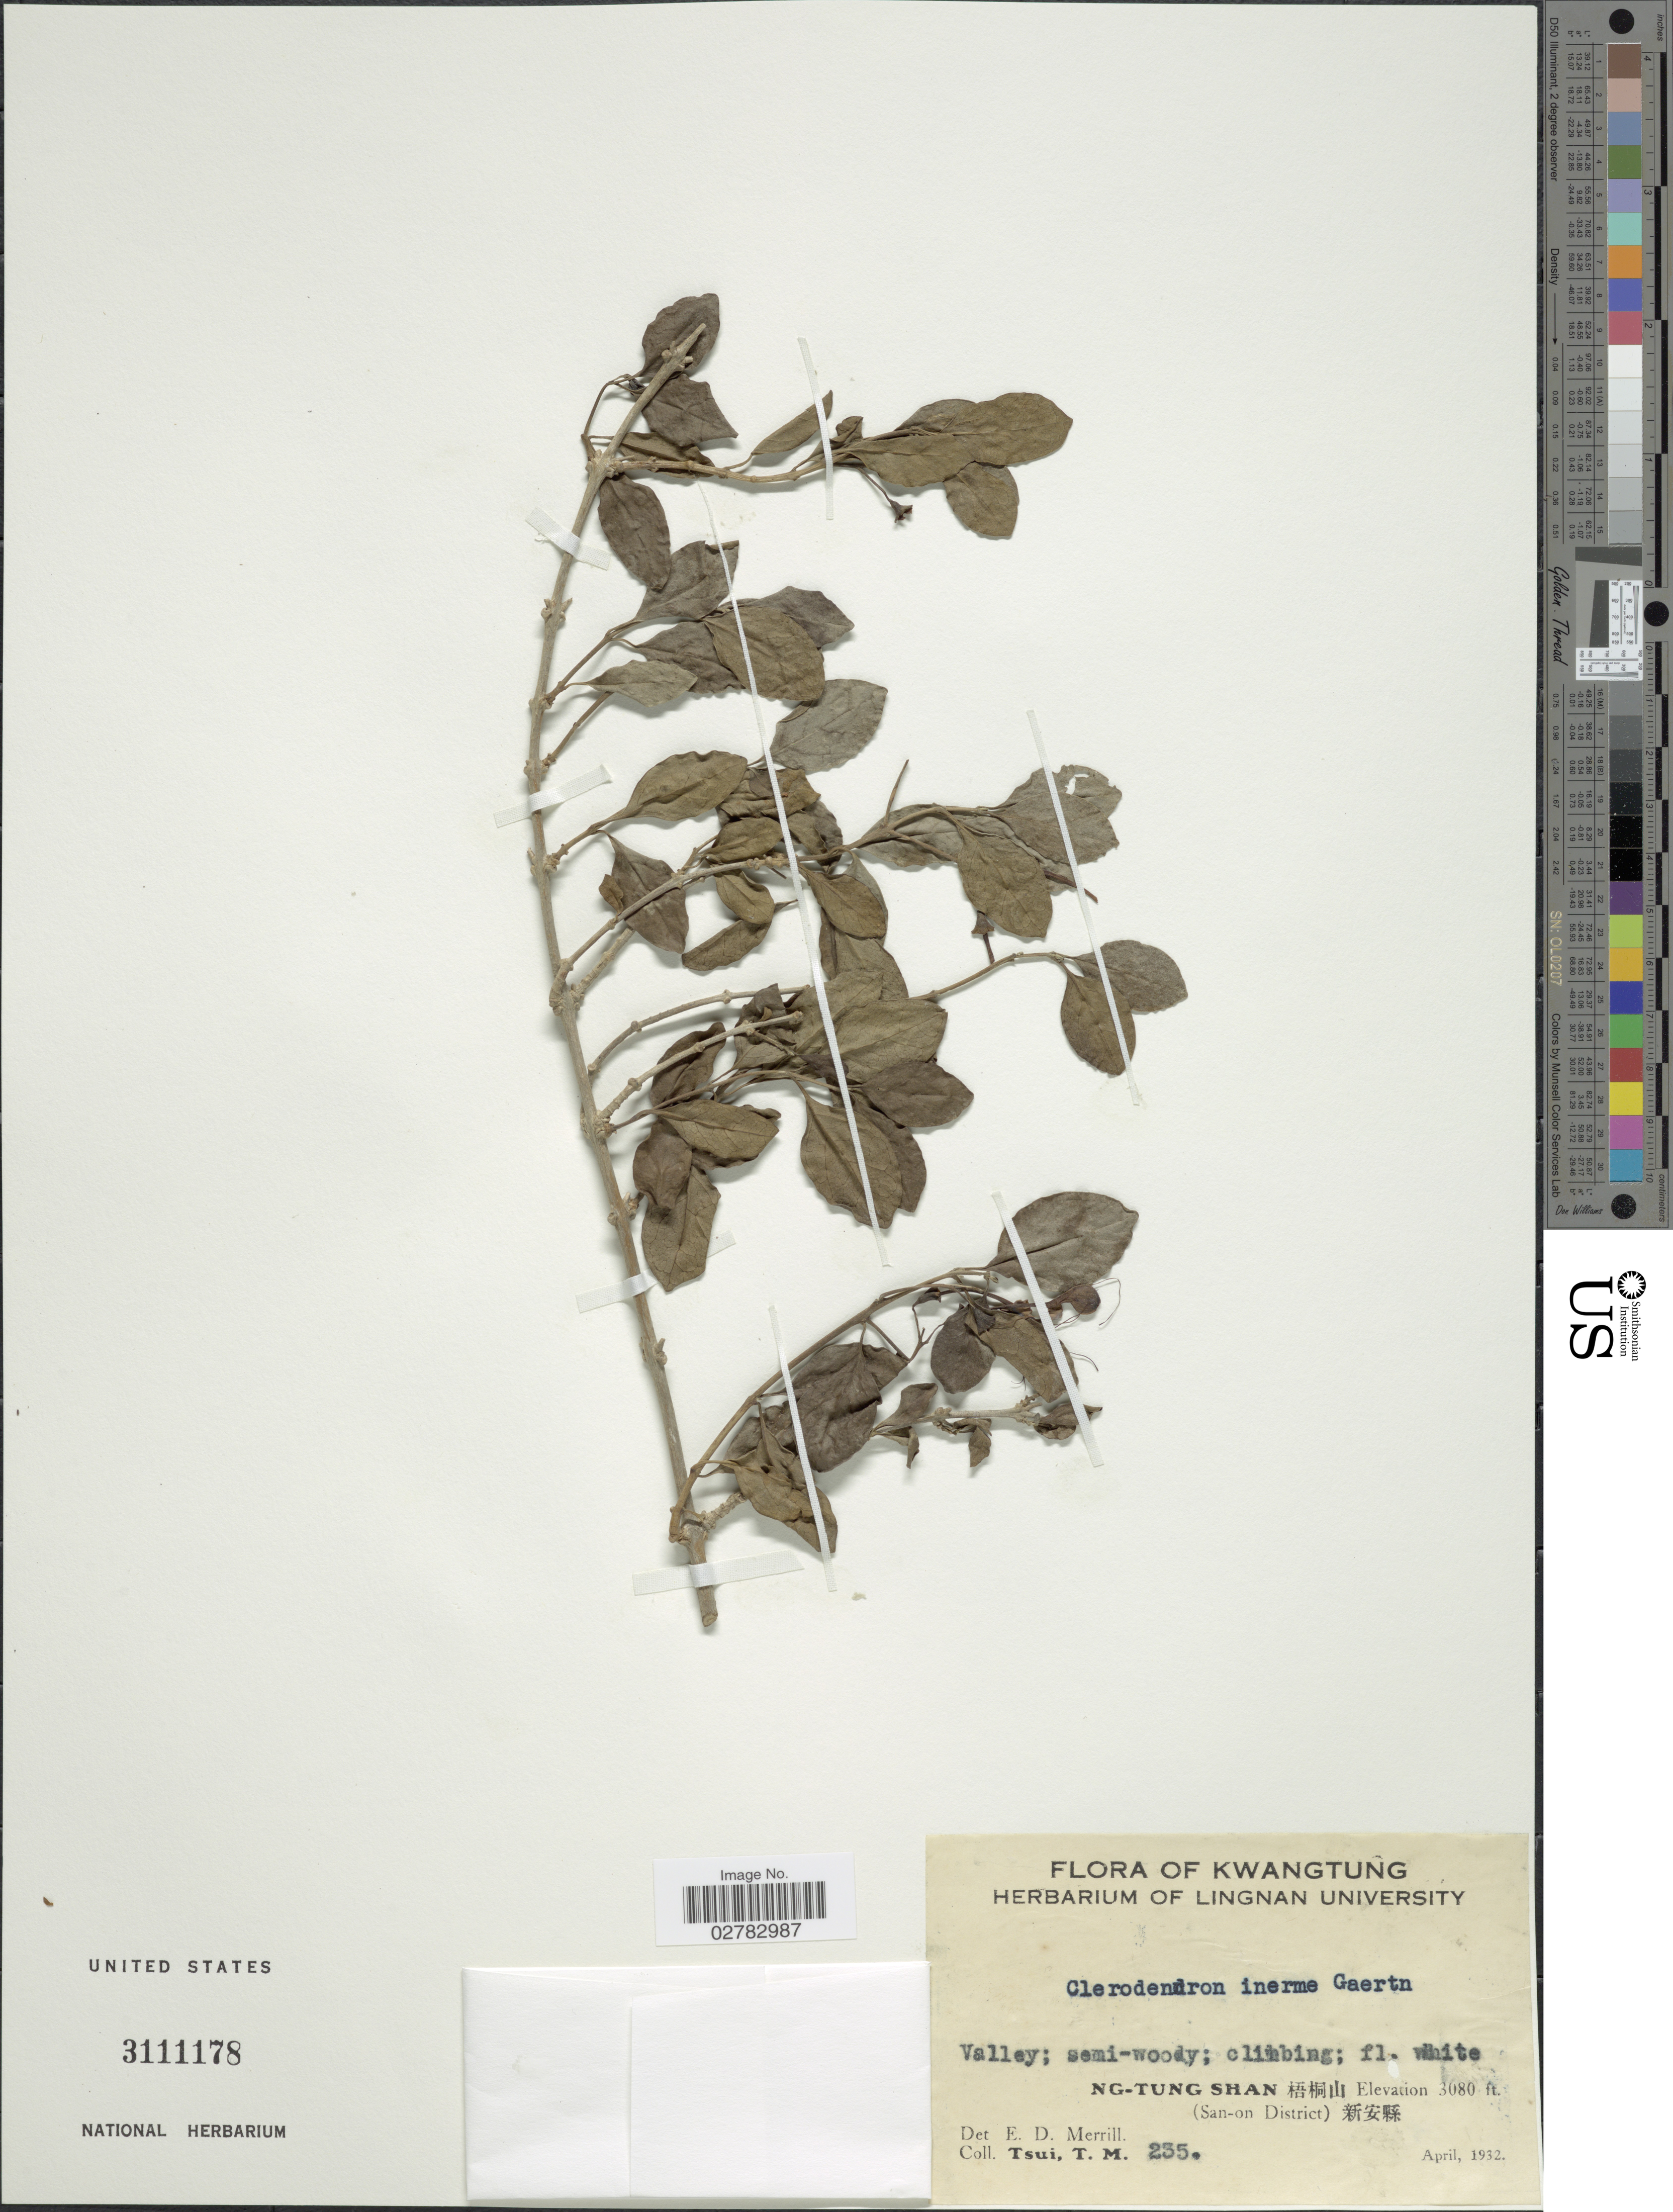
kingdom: Plantae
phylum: Tracheophyta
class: Magnoliopsida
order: Lamiales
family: Lamiaceae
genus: Clerodendrum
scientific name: Clerodendrum inerme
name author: (L.) Gaertn.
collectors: T. Tsui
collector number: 235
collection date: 1932-04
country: China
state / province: Guangdong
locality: Kwangtung. Ng-Tung Shan X. (San-on District) X.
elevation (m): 939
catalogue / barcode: US 3111178